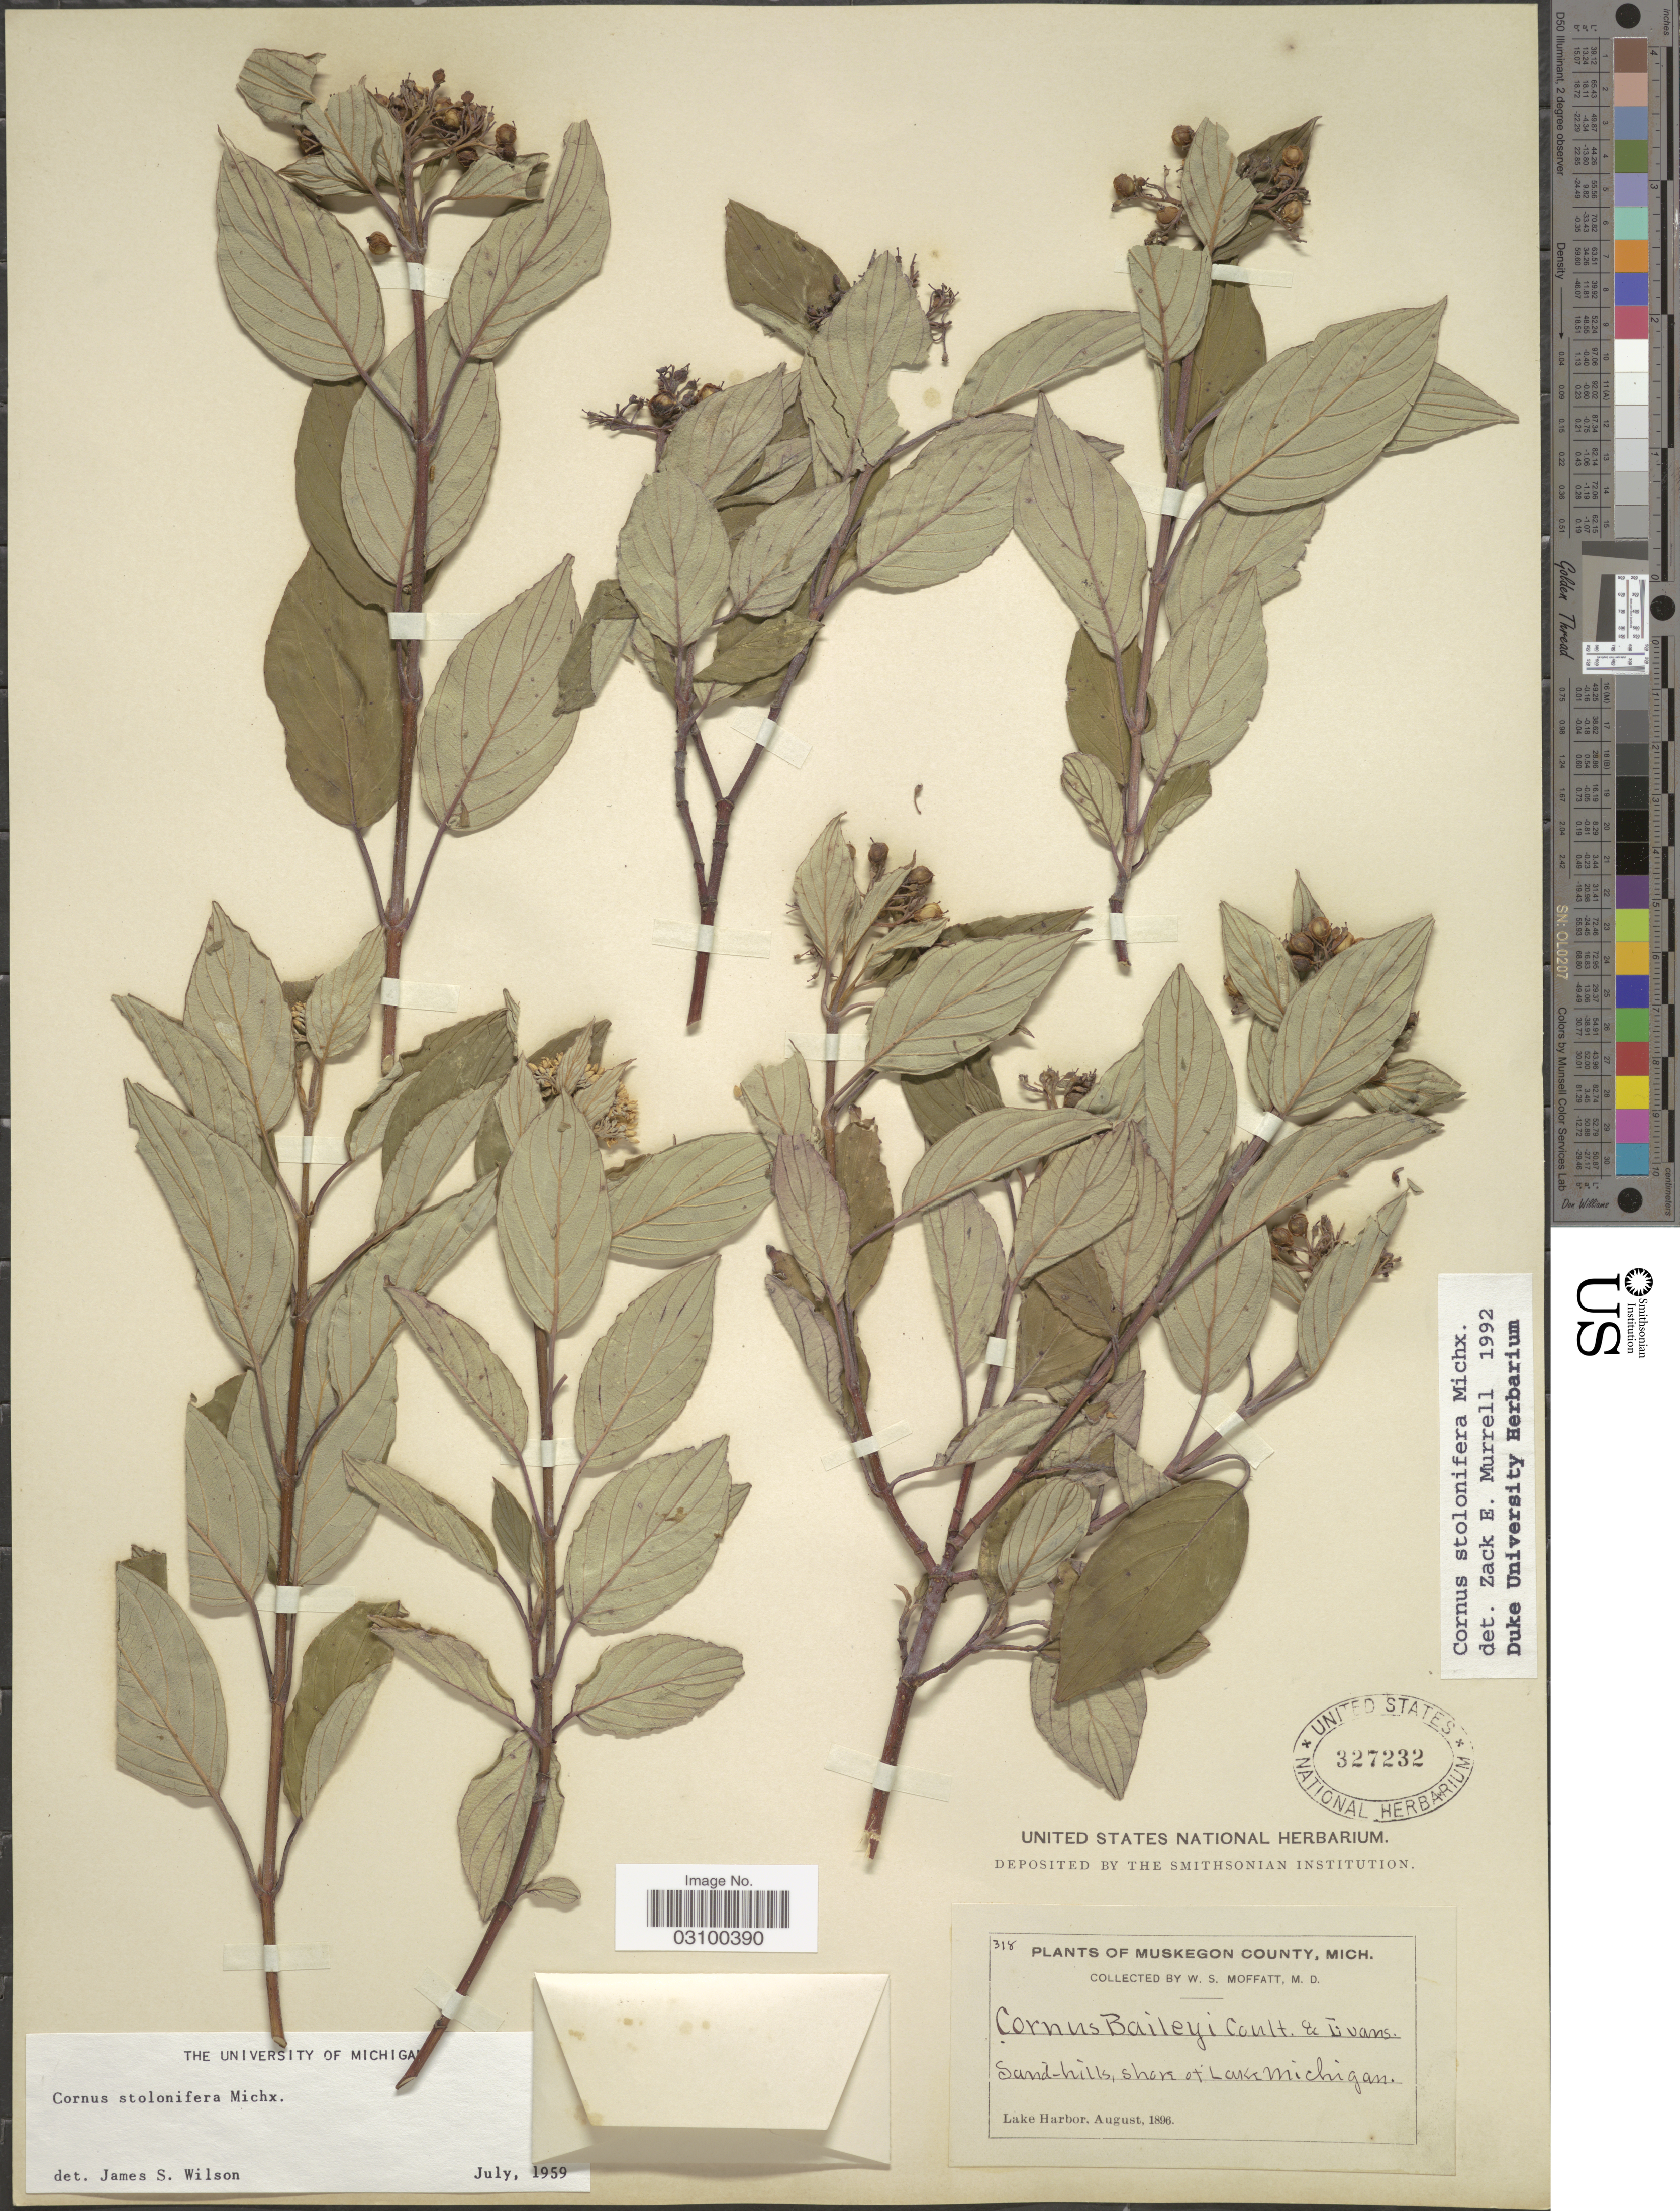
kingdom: Plantae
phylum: Tracheophyta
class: Magnoliopsida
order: Cornales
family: Cornaceae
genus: Cornus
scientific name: Cornus sericea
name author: L.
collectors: W. Moffatt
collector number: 318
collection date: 1896-08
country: United States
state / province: Michigan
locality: Muskegon County, Mich. Shore of Lake Michigan. Lake Harbor.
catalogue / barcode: US 327232